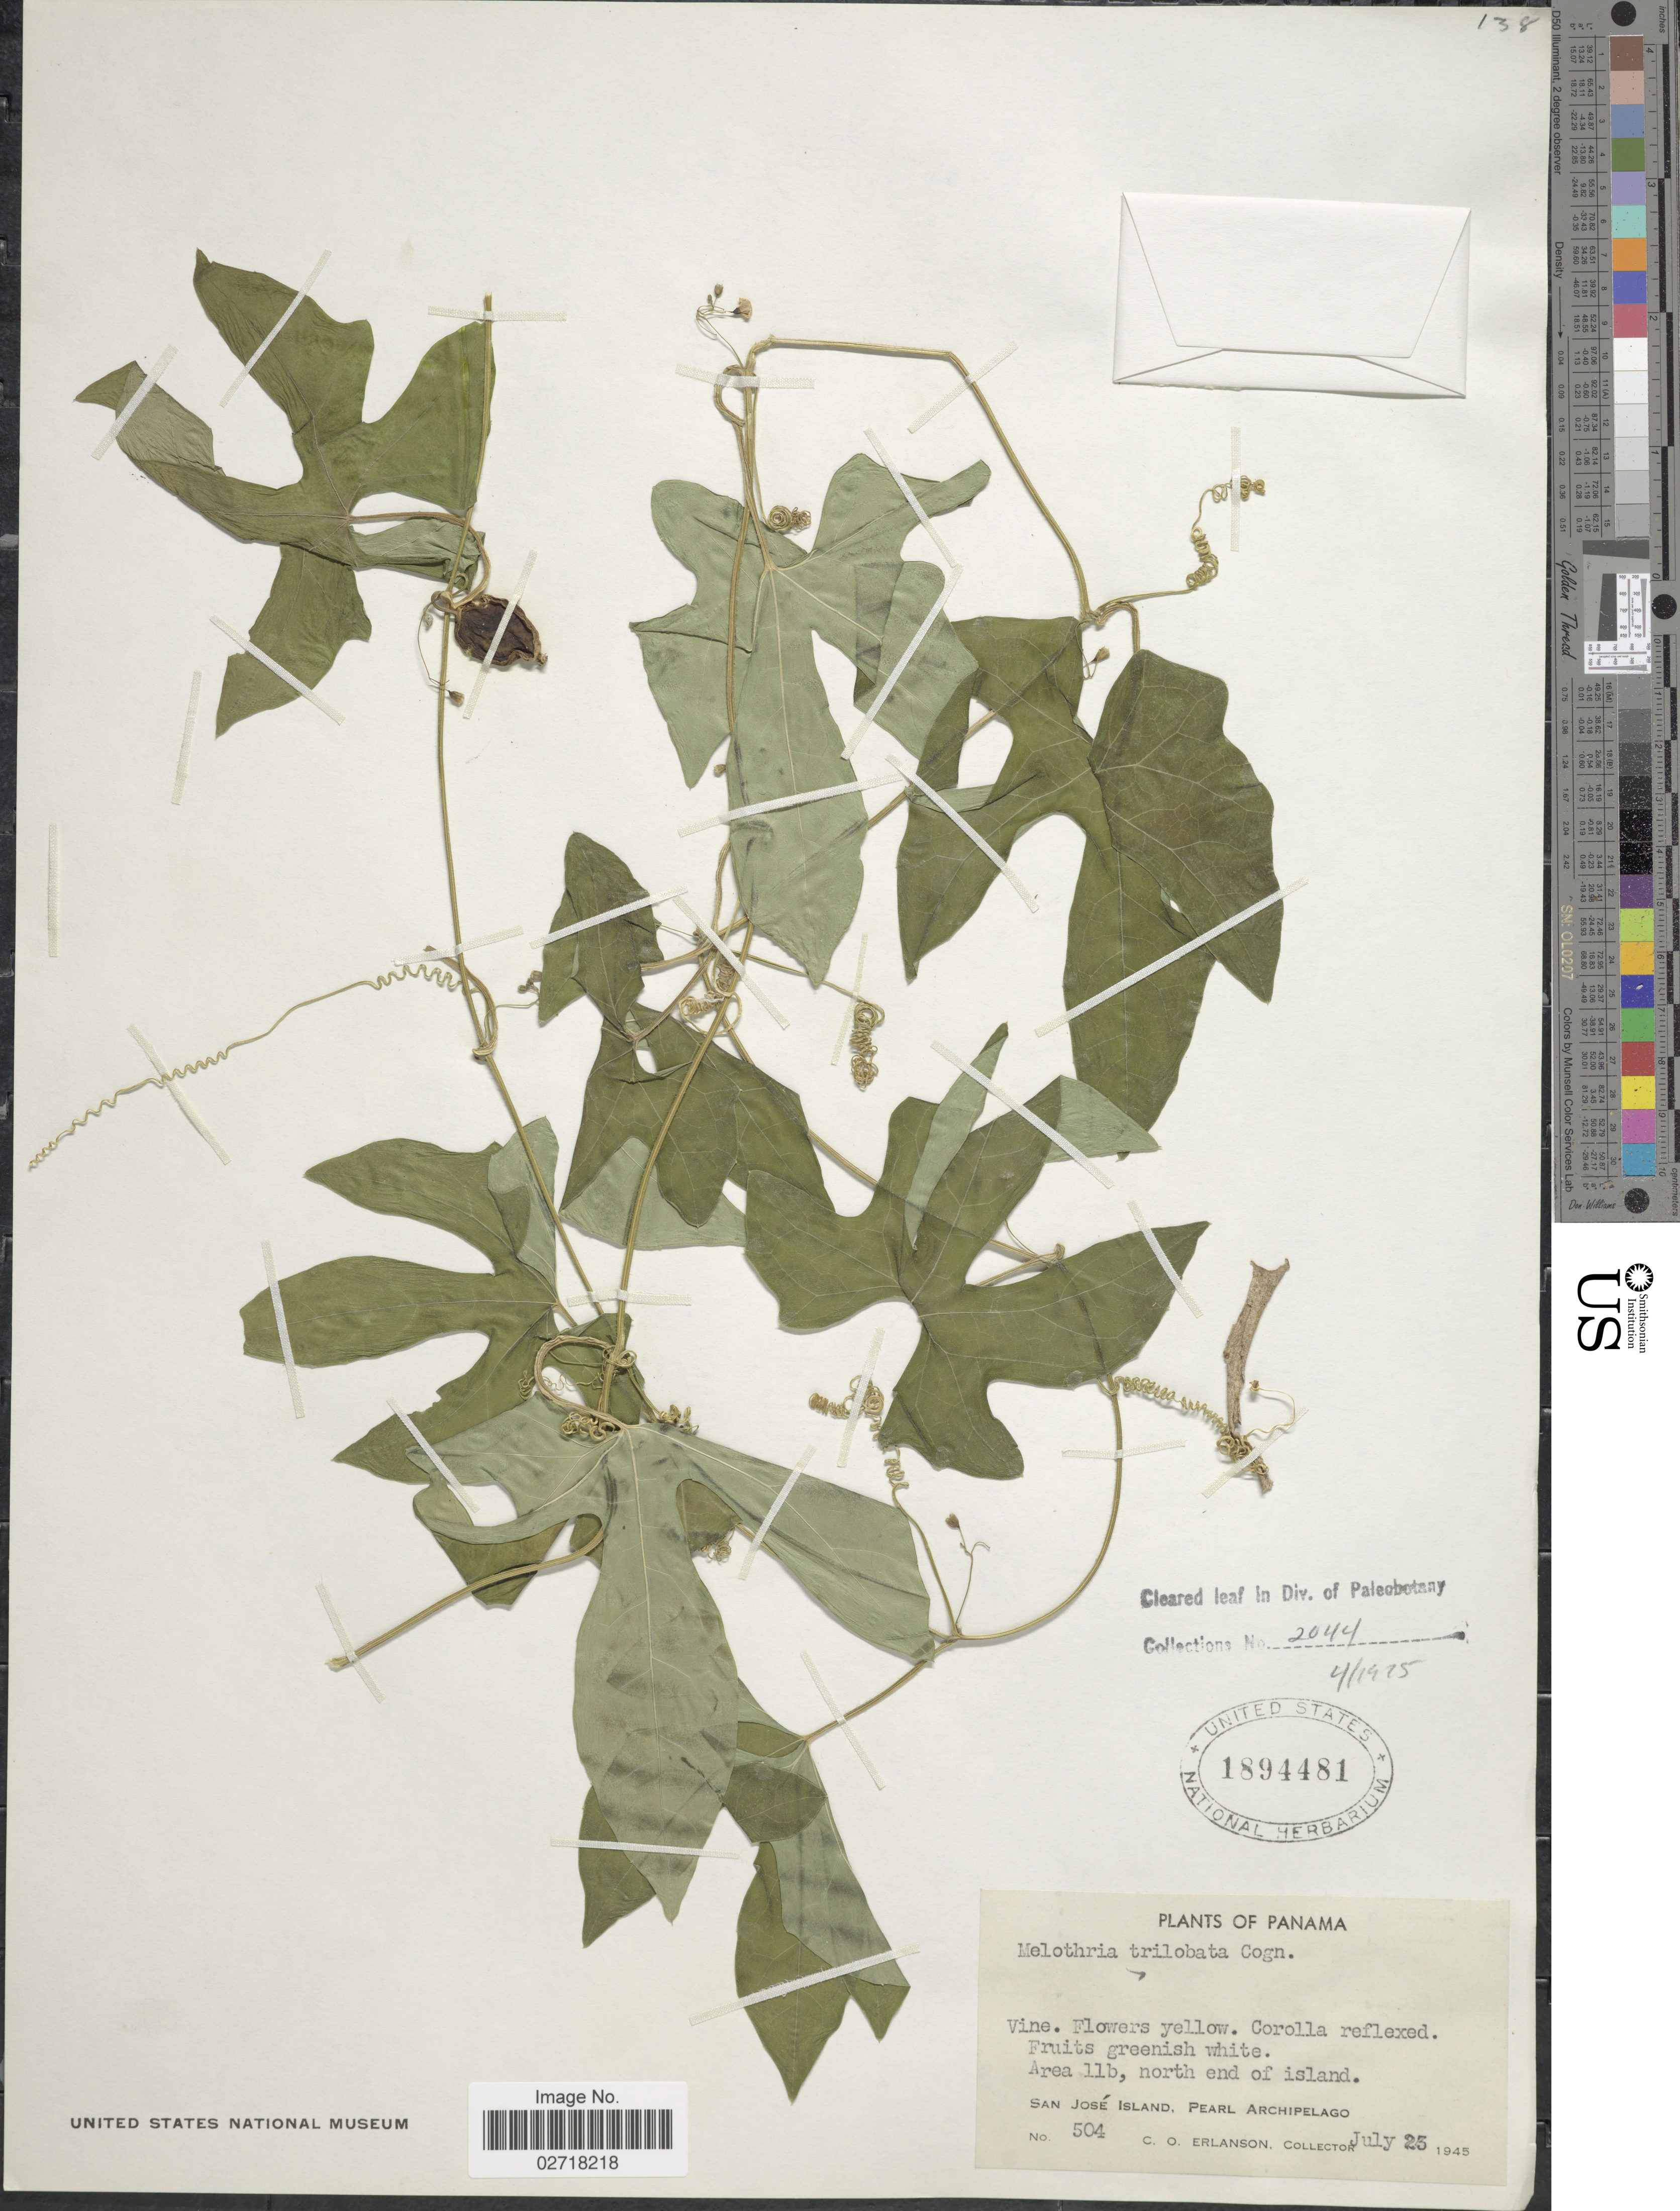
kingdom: Plantae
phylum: Tracheophyta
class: Magnoliopsida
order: Cucurbitales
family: Cucurbitaceae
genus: Melothria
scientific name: Melothria trilobata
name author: Cogn.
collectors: C. O. Erlanson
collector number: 504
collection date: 1945-07-23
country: Panama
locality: Area 11b, north end of island. San Jose Island, Pearl Archipelago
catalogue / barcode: US 1894481